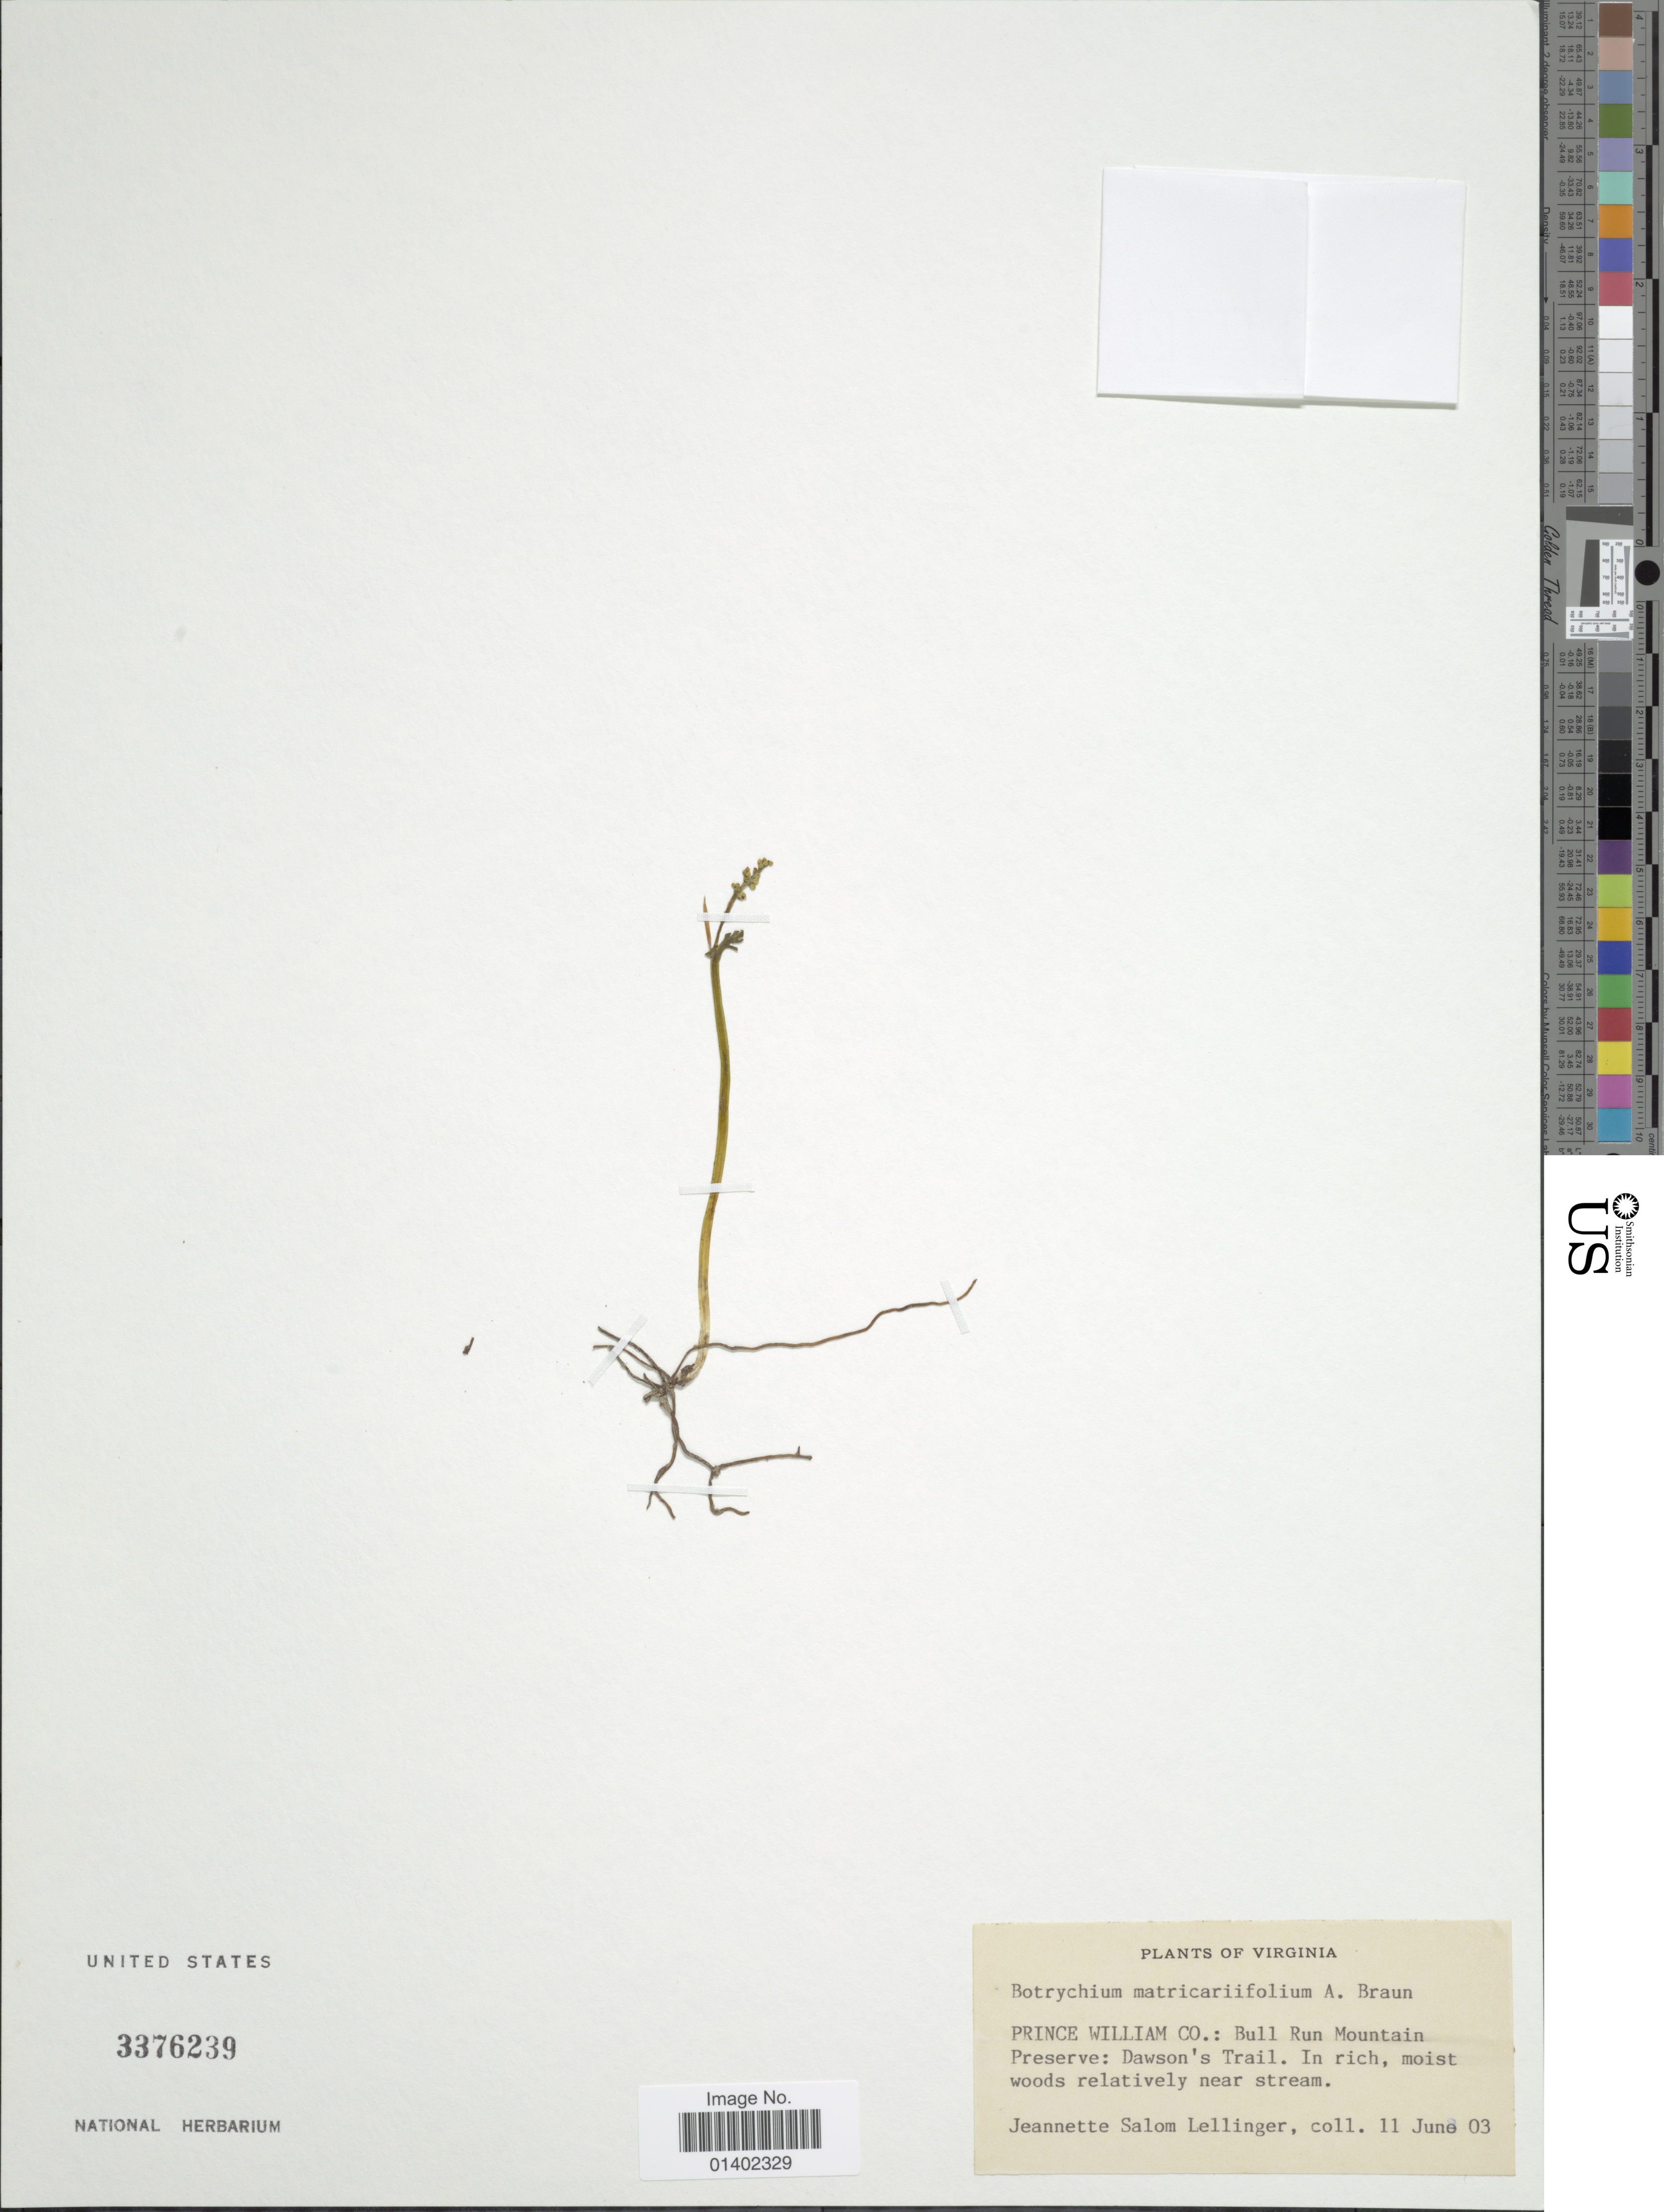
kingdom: Plantae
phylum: Tracheophyta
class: Polypodiopsida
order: Ophioglossales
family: Ophioglossaceae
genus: Botrychium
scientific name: Botrychium matricariifolium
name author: (A. Braun ex Dowell) A. Braun ex Koch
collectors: J. Salom Lellinger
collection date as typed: Transcribed d/m/y: 11/6/3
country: United States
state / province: Virginia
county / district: Prince Wiliam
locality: Prince William Co: Bull Run Mountain Preserve: Dawson's TRail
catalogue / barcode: US 3376239